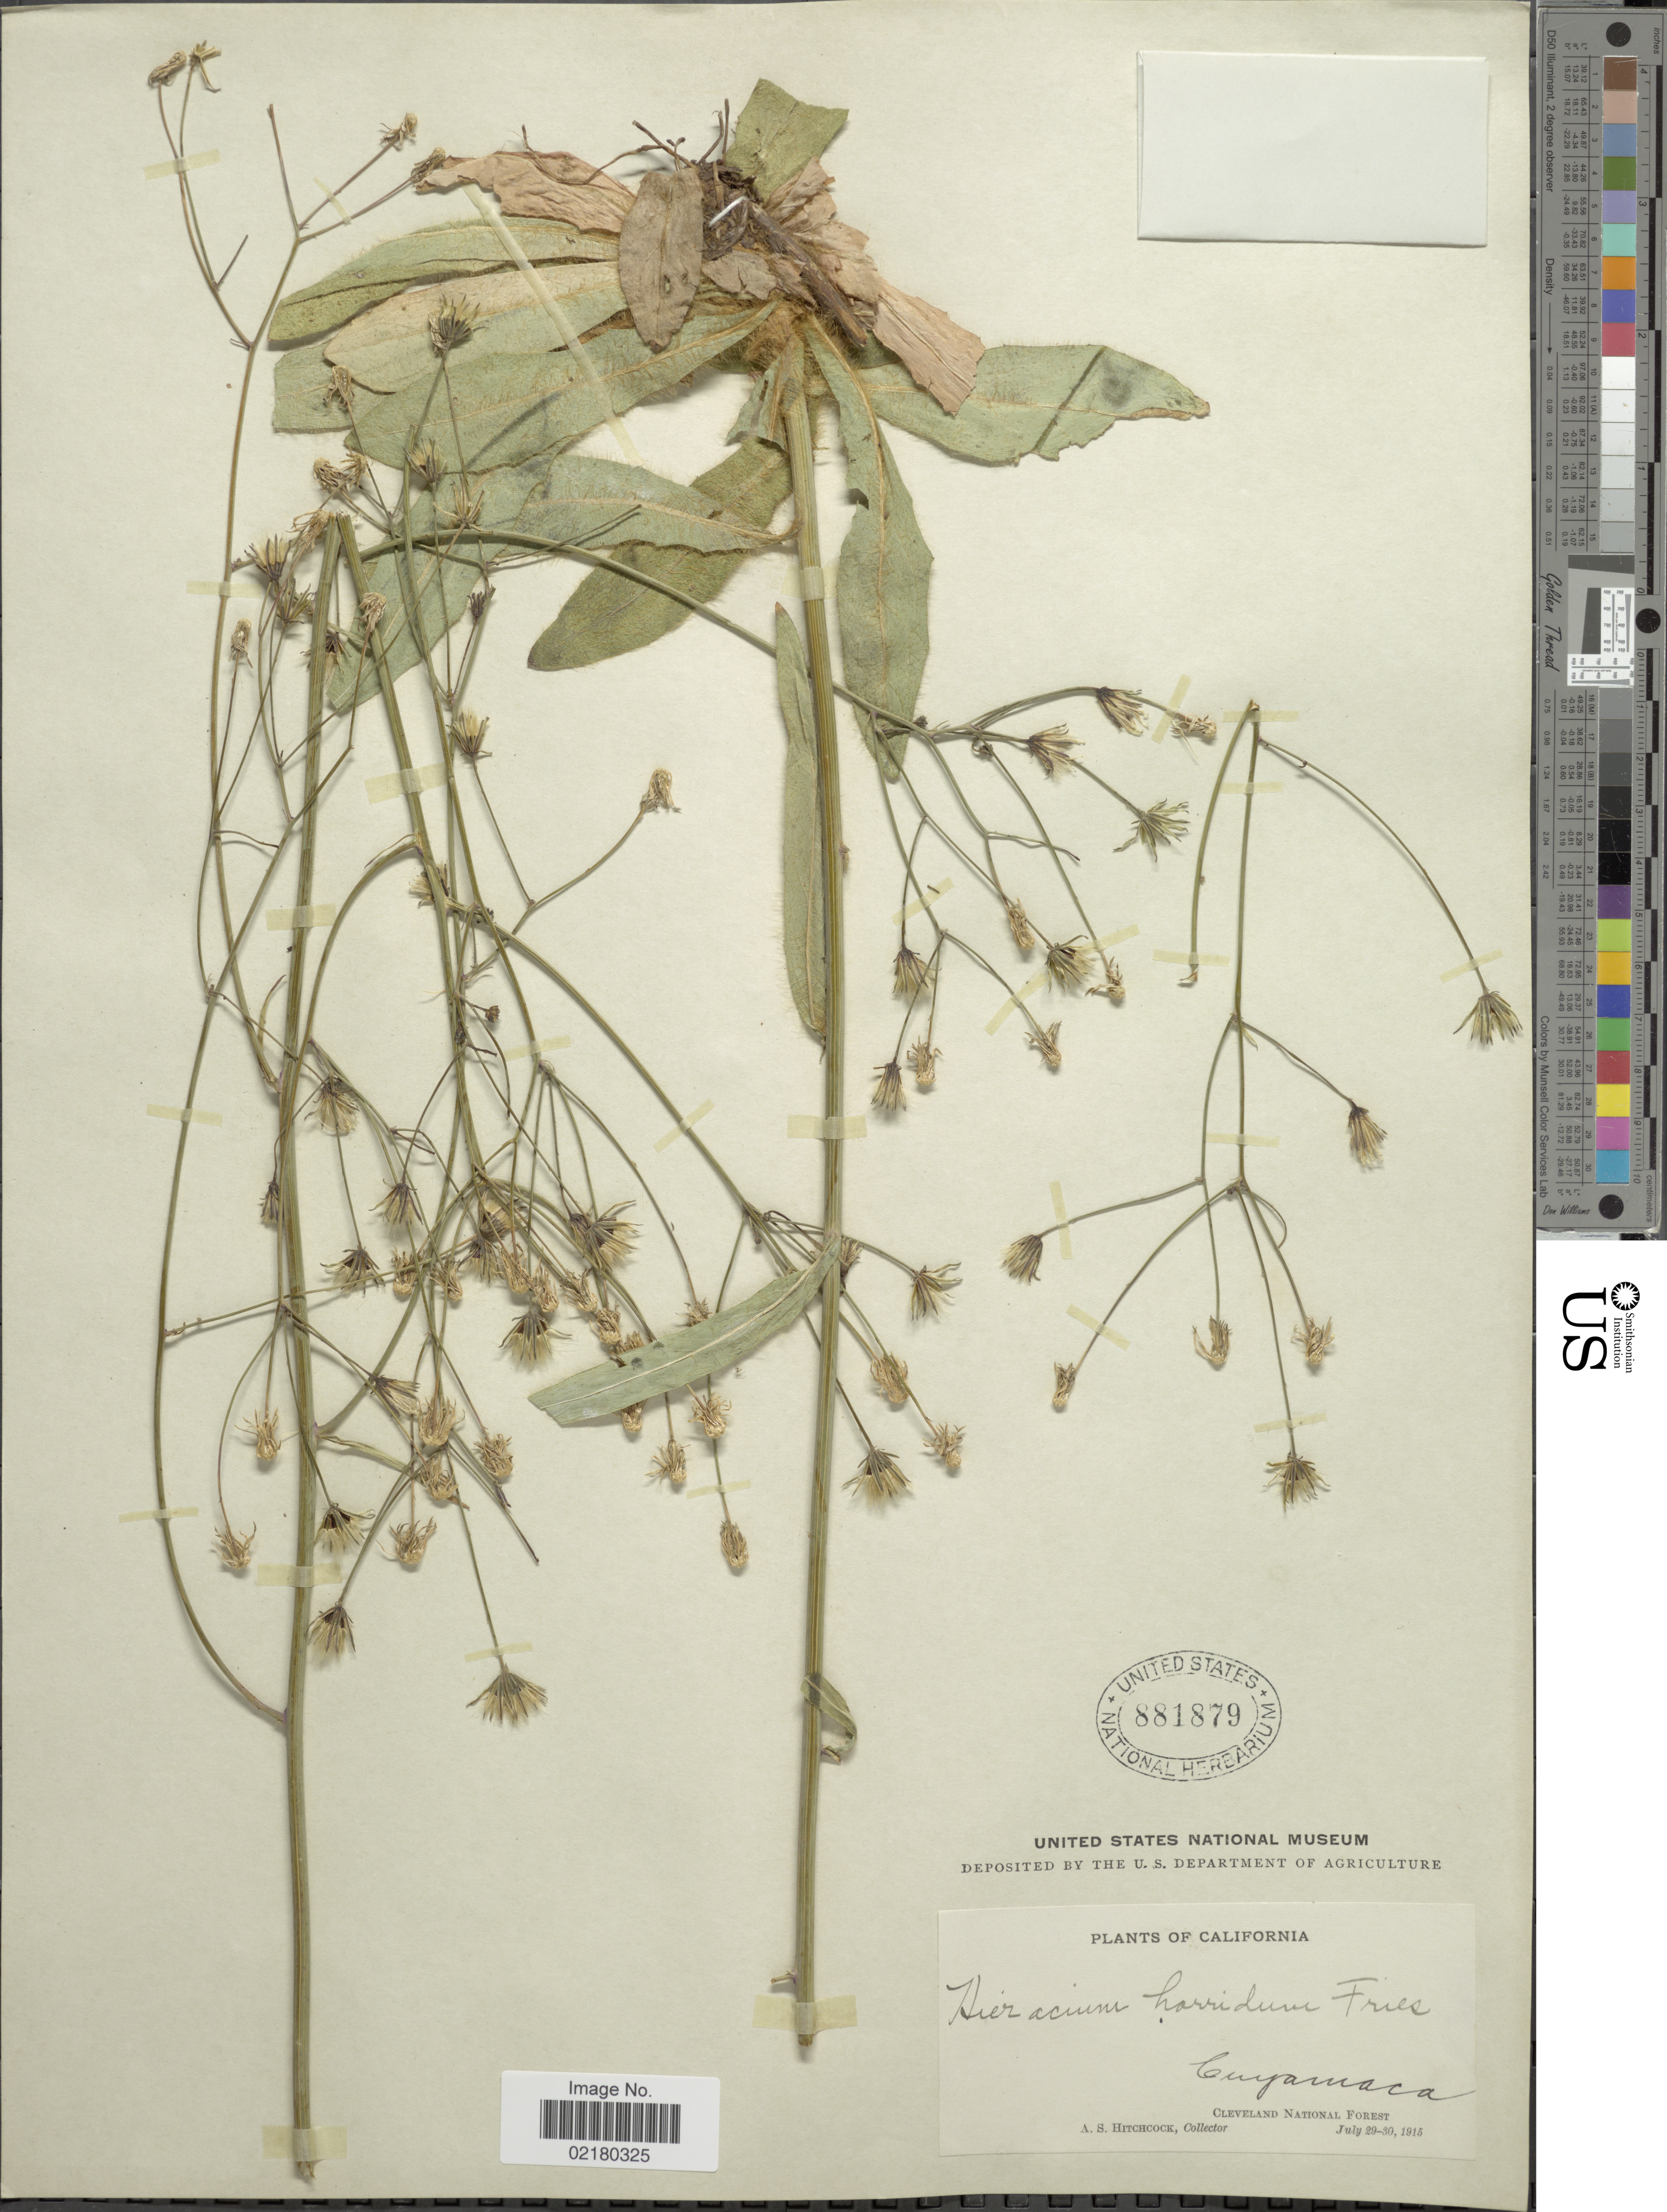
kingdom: Plantae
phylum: Tracheophyta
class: Magnoliopsida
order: Asterales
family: Asteraceae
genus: Hieracium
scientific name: Hieracium horridum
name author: Fr.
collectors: A. S. Hitchcock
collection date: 1915-07-29/1915-07-30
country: United States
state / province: California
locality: Cuyamaca, Cleveland National Forest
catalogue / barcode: US 881879